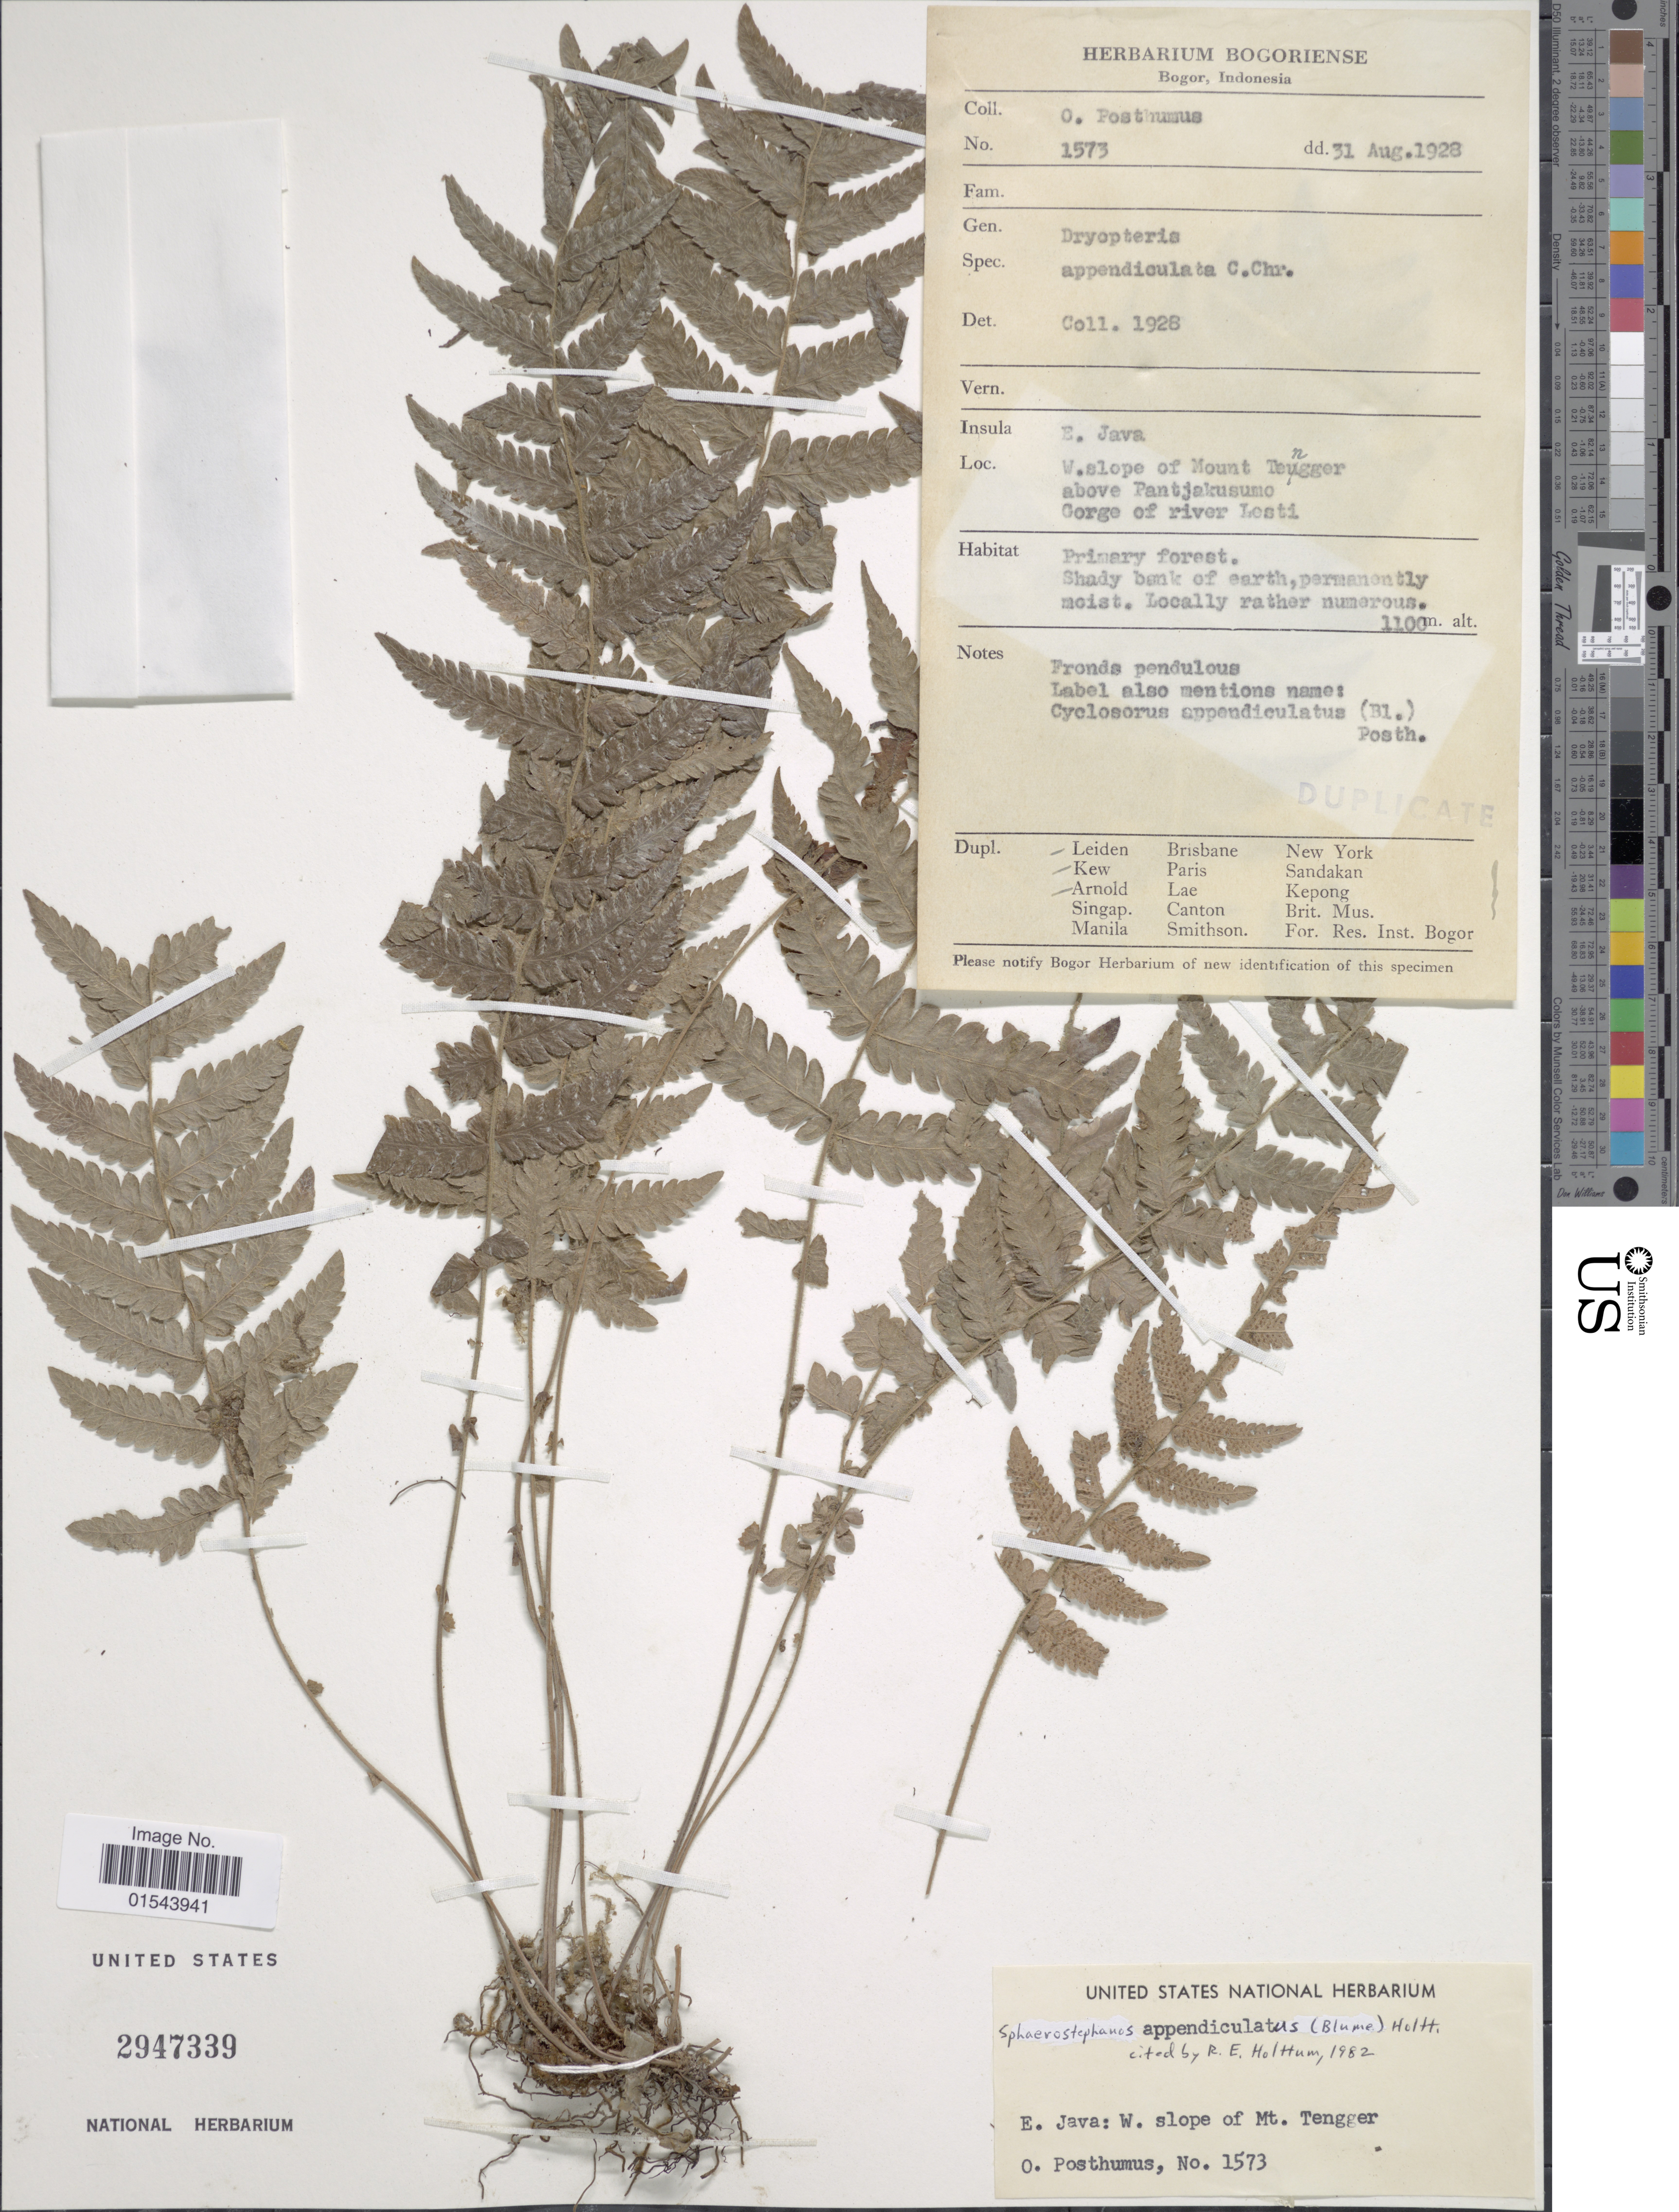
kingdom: Plantae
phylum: Tracheophyta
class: Polypodiopsida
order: Polypodiales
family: Thelypteridaceae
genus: Sphaerostephanos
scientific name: Sphaerostephanos appendiculatus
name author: (Blume) Holttum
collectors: O. Posthumus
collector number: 1573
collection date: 1928-08-31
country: Indonesia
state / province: Java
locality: E. Java: W. slope of Mount Tengger, above Pantjakusumo, Gorge of river Lesti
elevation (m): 1100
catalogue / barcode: US 2947339